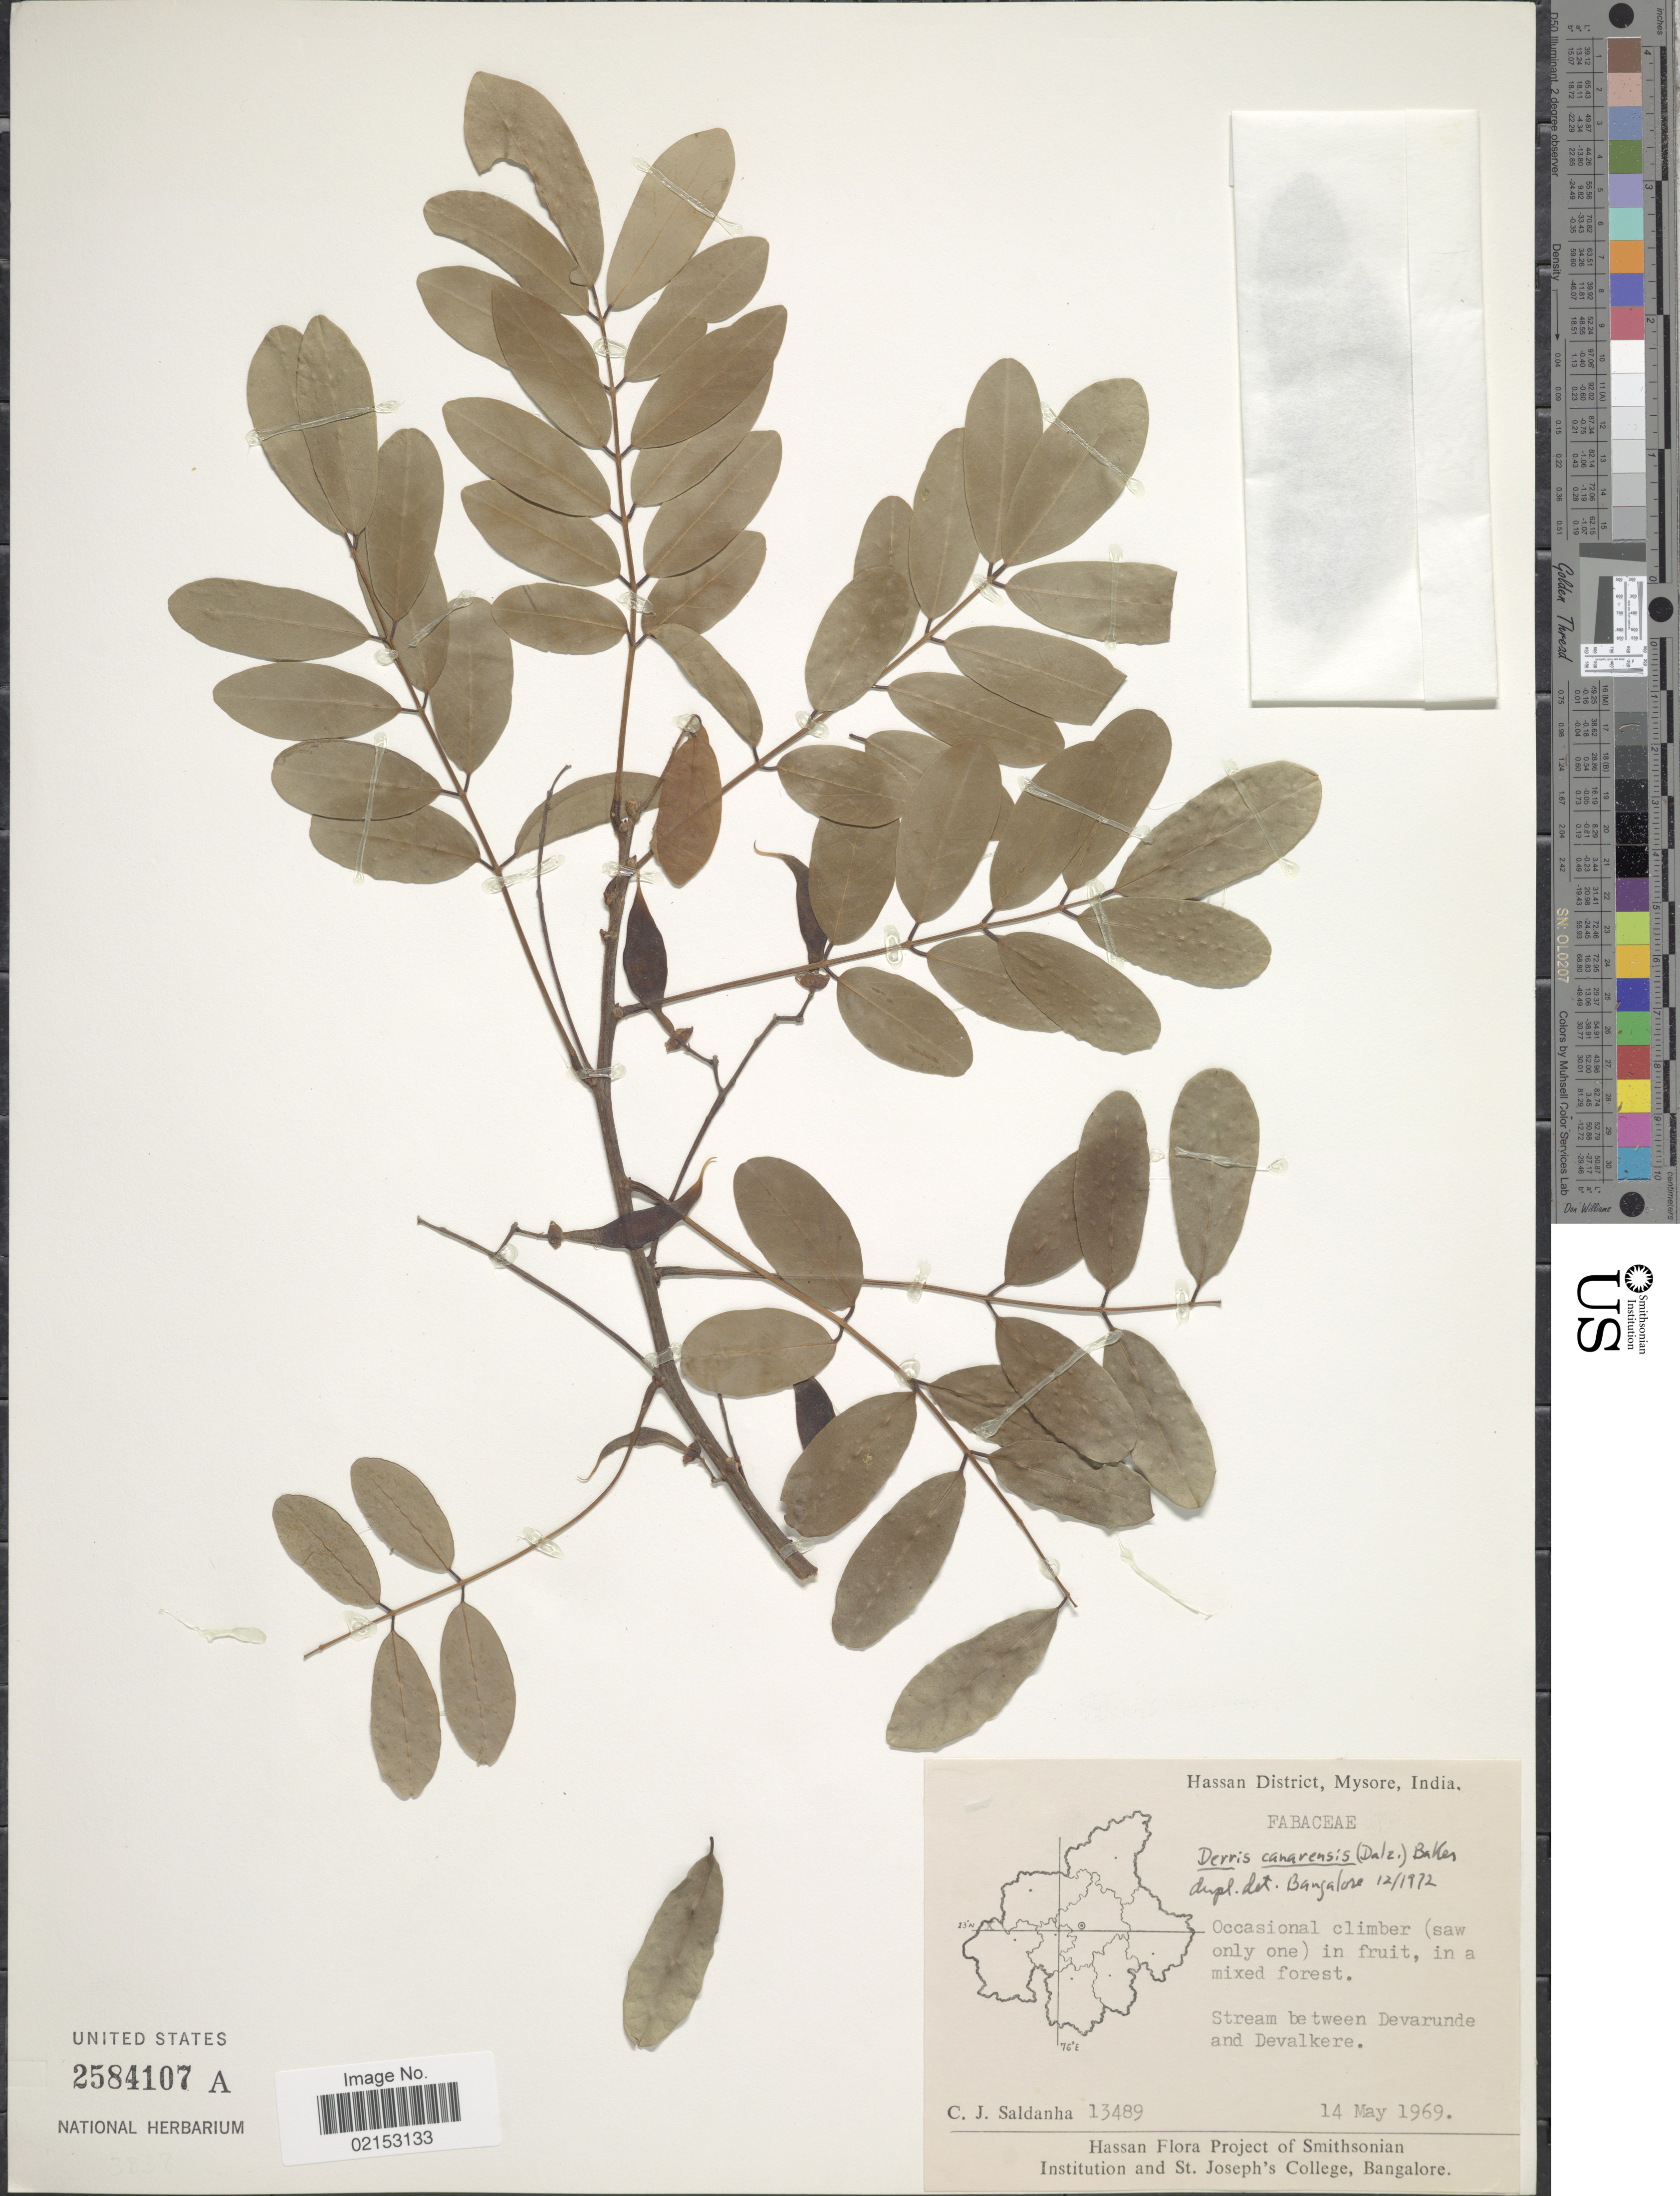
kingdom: Plantae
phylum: Tracheophyta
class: Magnoliopsida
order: Fabales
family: Fabaceae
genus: Derris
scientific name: Derris canarensis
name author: Baker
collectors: C. J. Saldanha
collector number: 13489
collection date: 1969-05-14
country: India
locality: Hassan District, Mysore, stream between Devarunde and Devalkere.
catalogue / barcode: US 2584107A